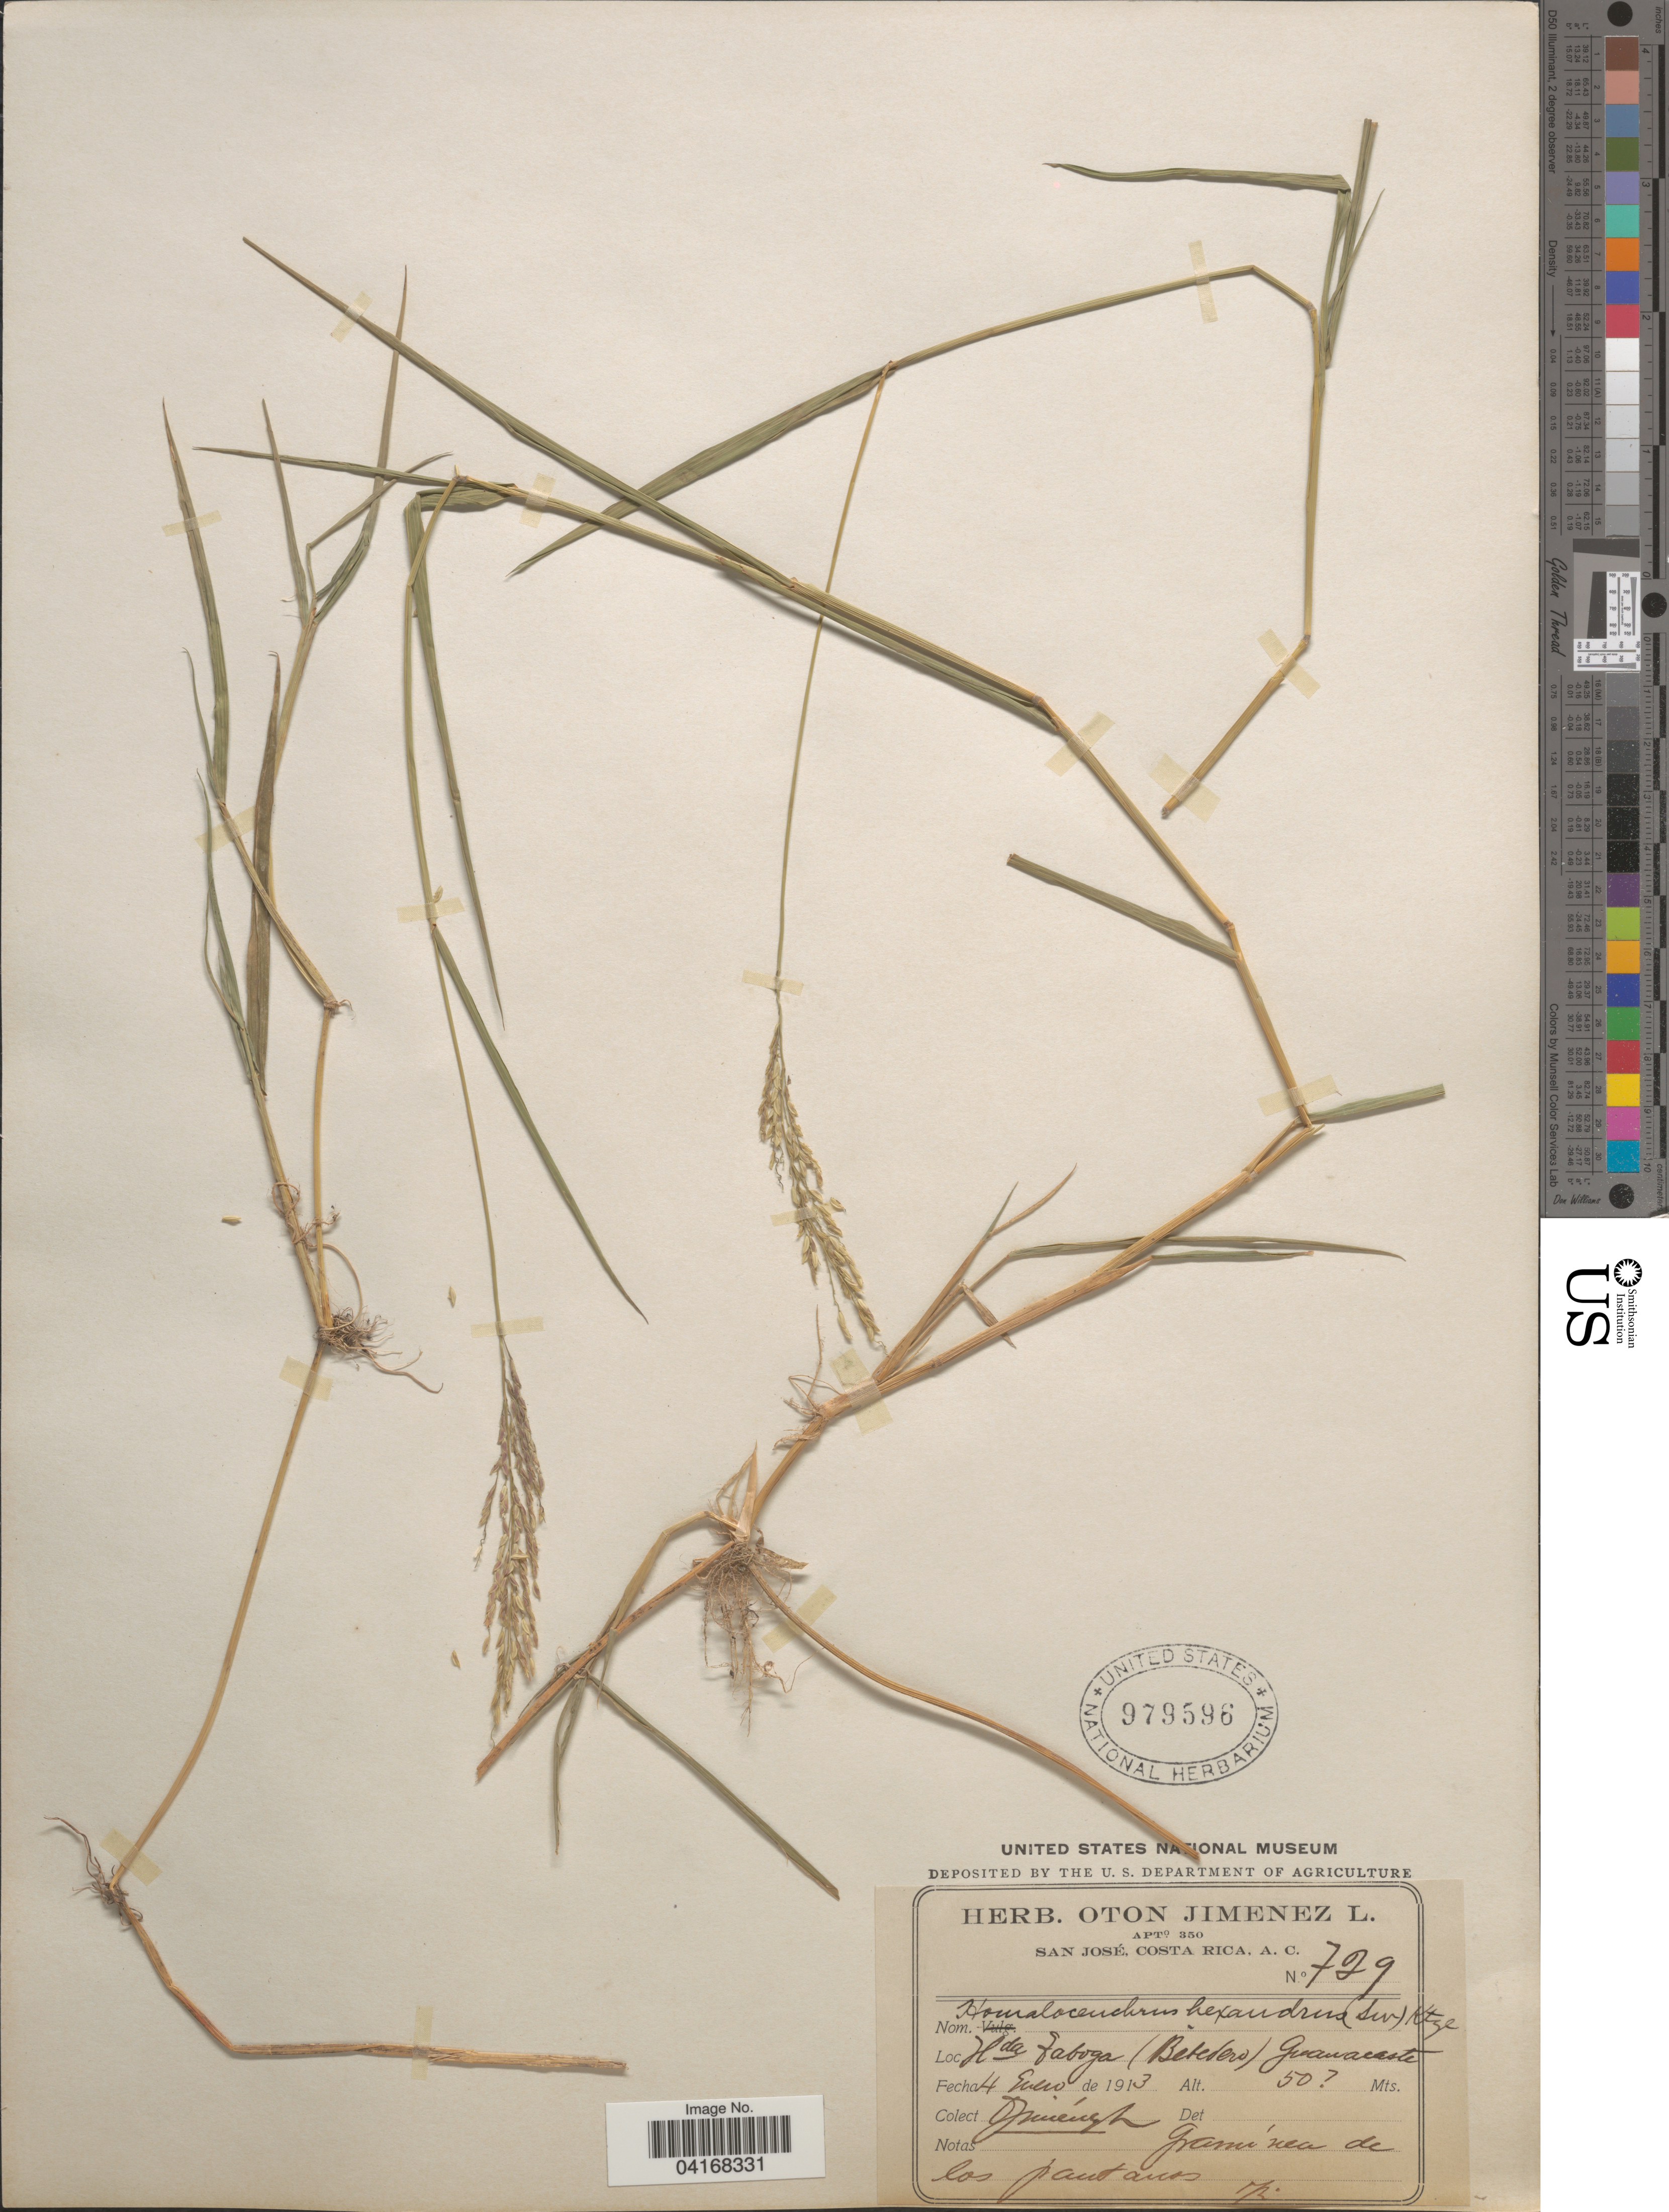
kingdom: Plantae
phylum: Tracheophyta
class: Liliopsida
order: Poales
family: Poaceae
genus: Leersia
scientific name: Leersia hexandra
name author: Sw.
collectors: O. Jiménez L.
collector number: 729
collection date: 1913-01-04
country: Costa Rica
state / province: Guanacaste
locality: Hda Taboga (Betedero).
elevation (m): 50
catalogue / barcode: US 979596